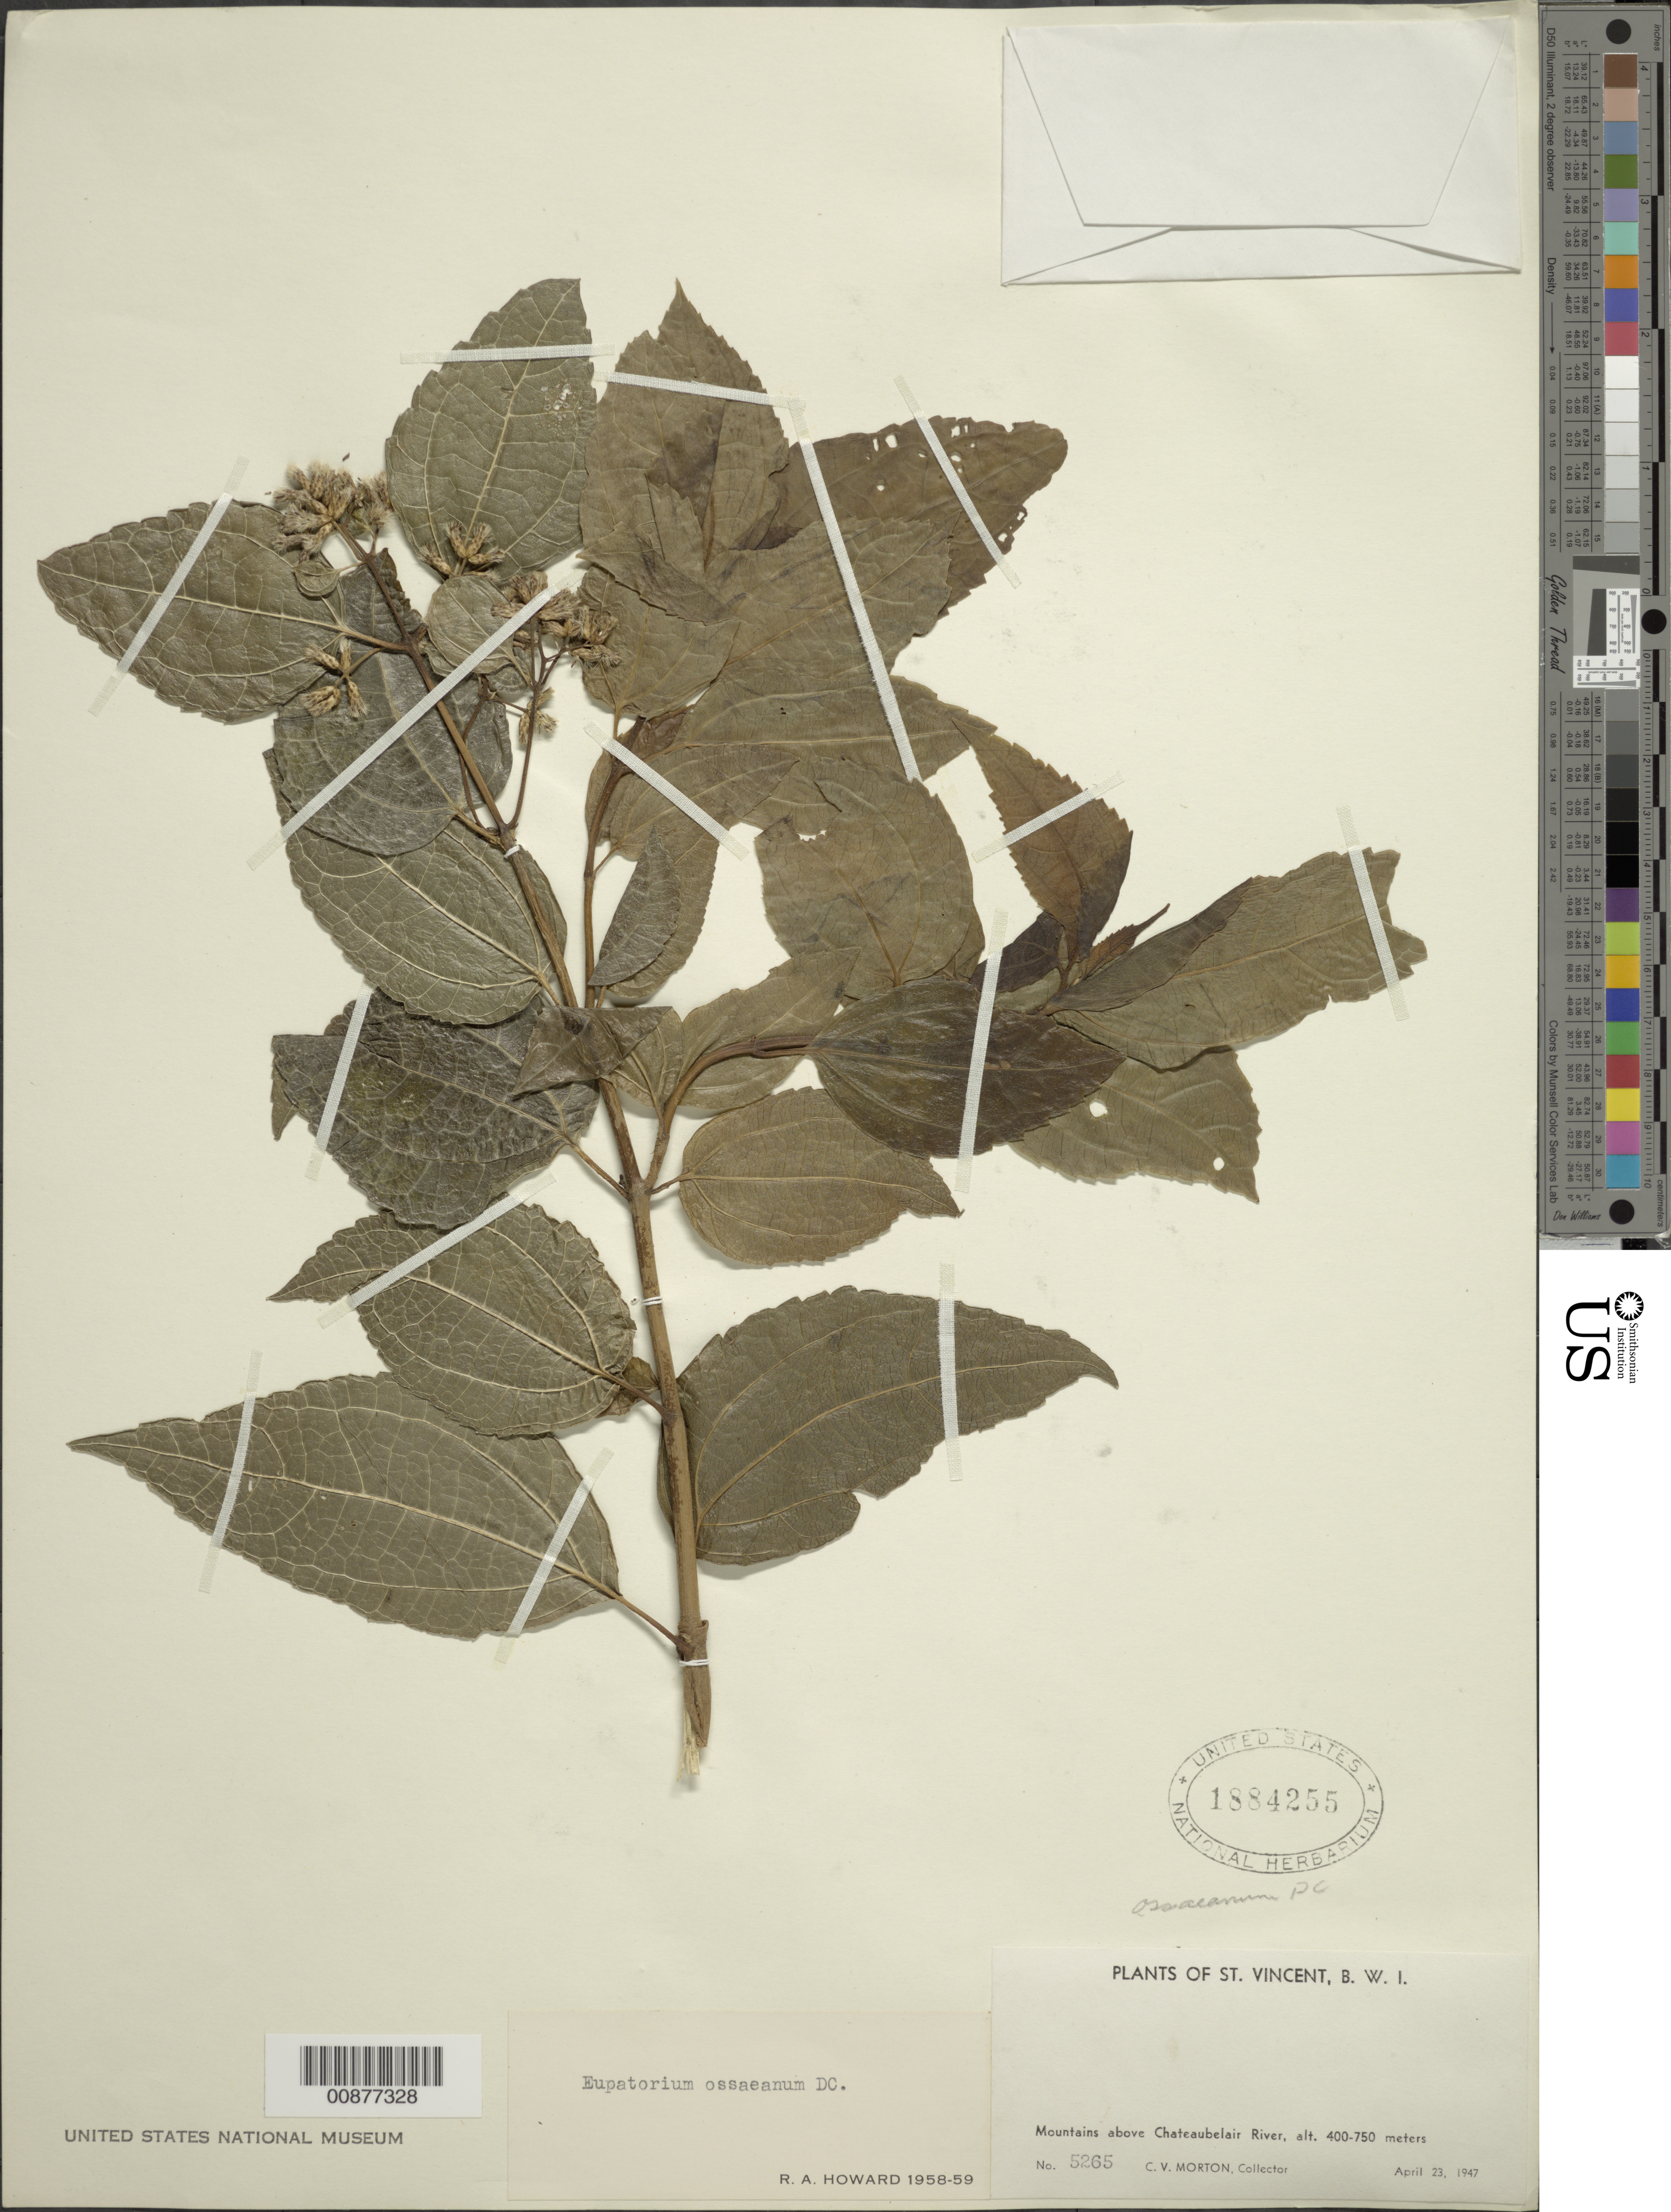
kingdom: Plantae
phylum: Tracheophyta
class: Magnoliopsida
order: Asterales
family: Asteraceae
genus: Chromolaena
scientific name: Chromolaena ossaeana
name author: (DC.) R.M. King & H. Rob.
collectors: C. V. Morton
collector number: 5265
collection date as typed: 23 Apr 1947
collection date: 1947-04-23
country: St. Vincent - Grenadines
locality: Mountains above Chateaubelair River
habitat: Montane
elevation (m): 400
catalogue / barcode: US 1884255